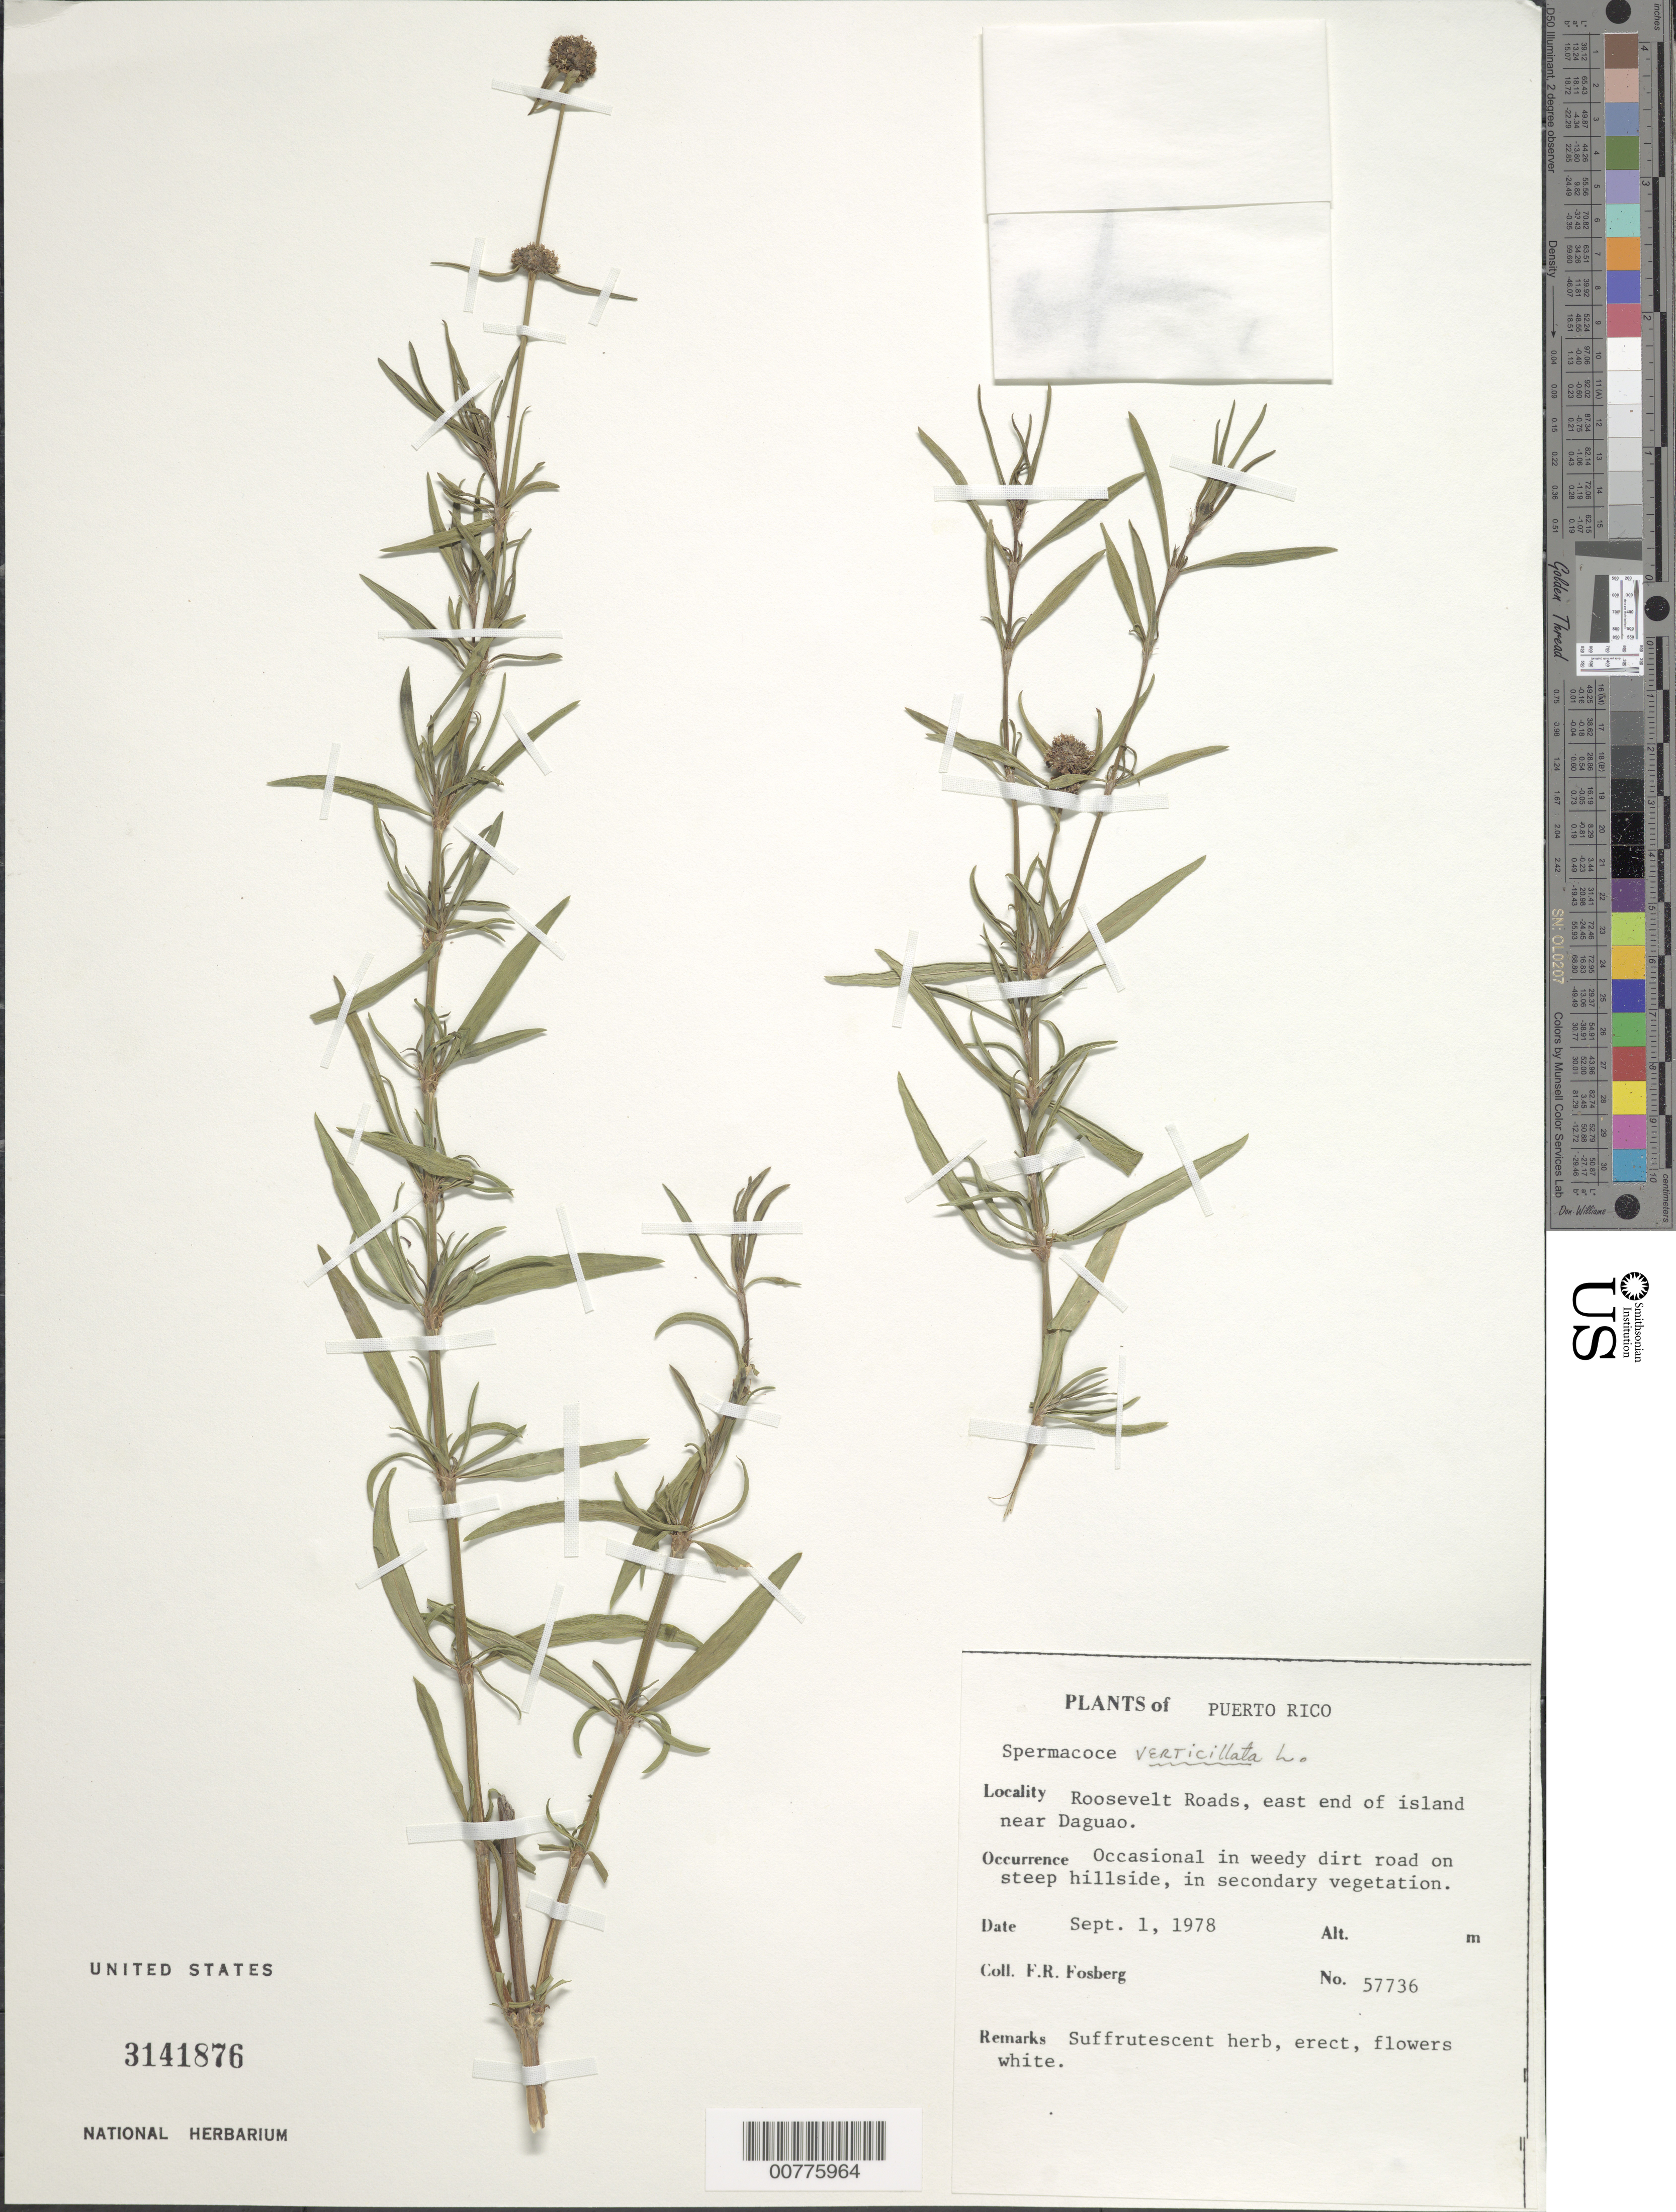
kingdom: Plantae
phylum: Tracheophyta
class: Magnoliopsida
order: Gentianales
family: Rubiaceae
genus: Spermacoce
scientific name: Spermacoce verticillata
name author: L.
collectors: F. R. Fosberg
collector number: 57736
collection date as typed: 01 Sep 1978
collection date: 1978-09-01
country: Puerto Rico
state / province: Ceiba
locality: Roosevelt Roads, east end of island near Daguao. Occasional in weedy dirt road on steep hillside, in secondary vegetation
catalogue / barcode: US 3141876